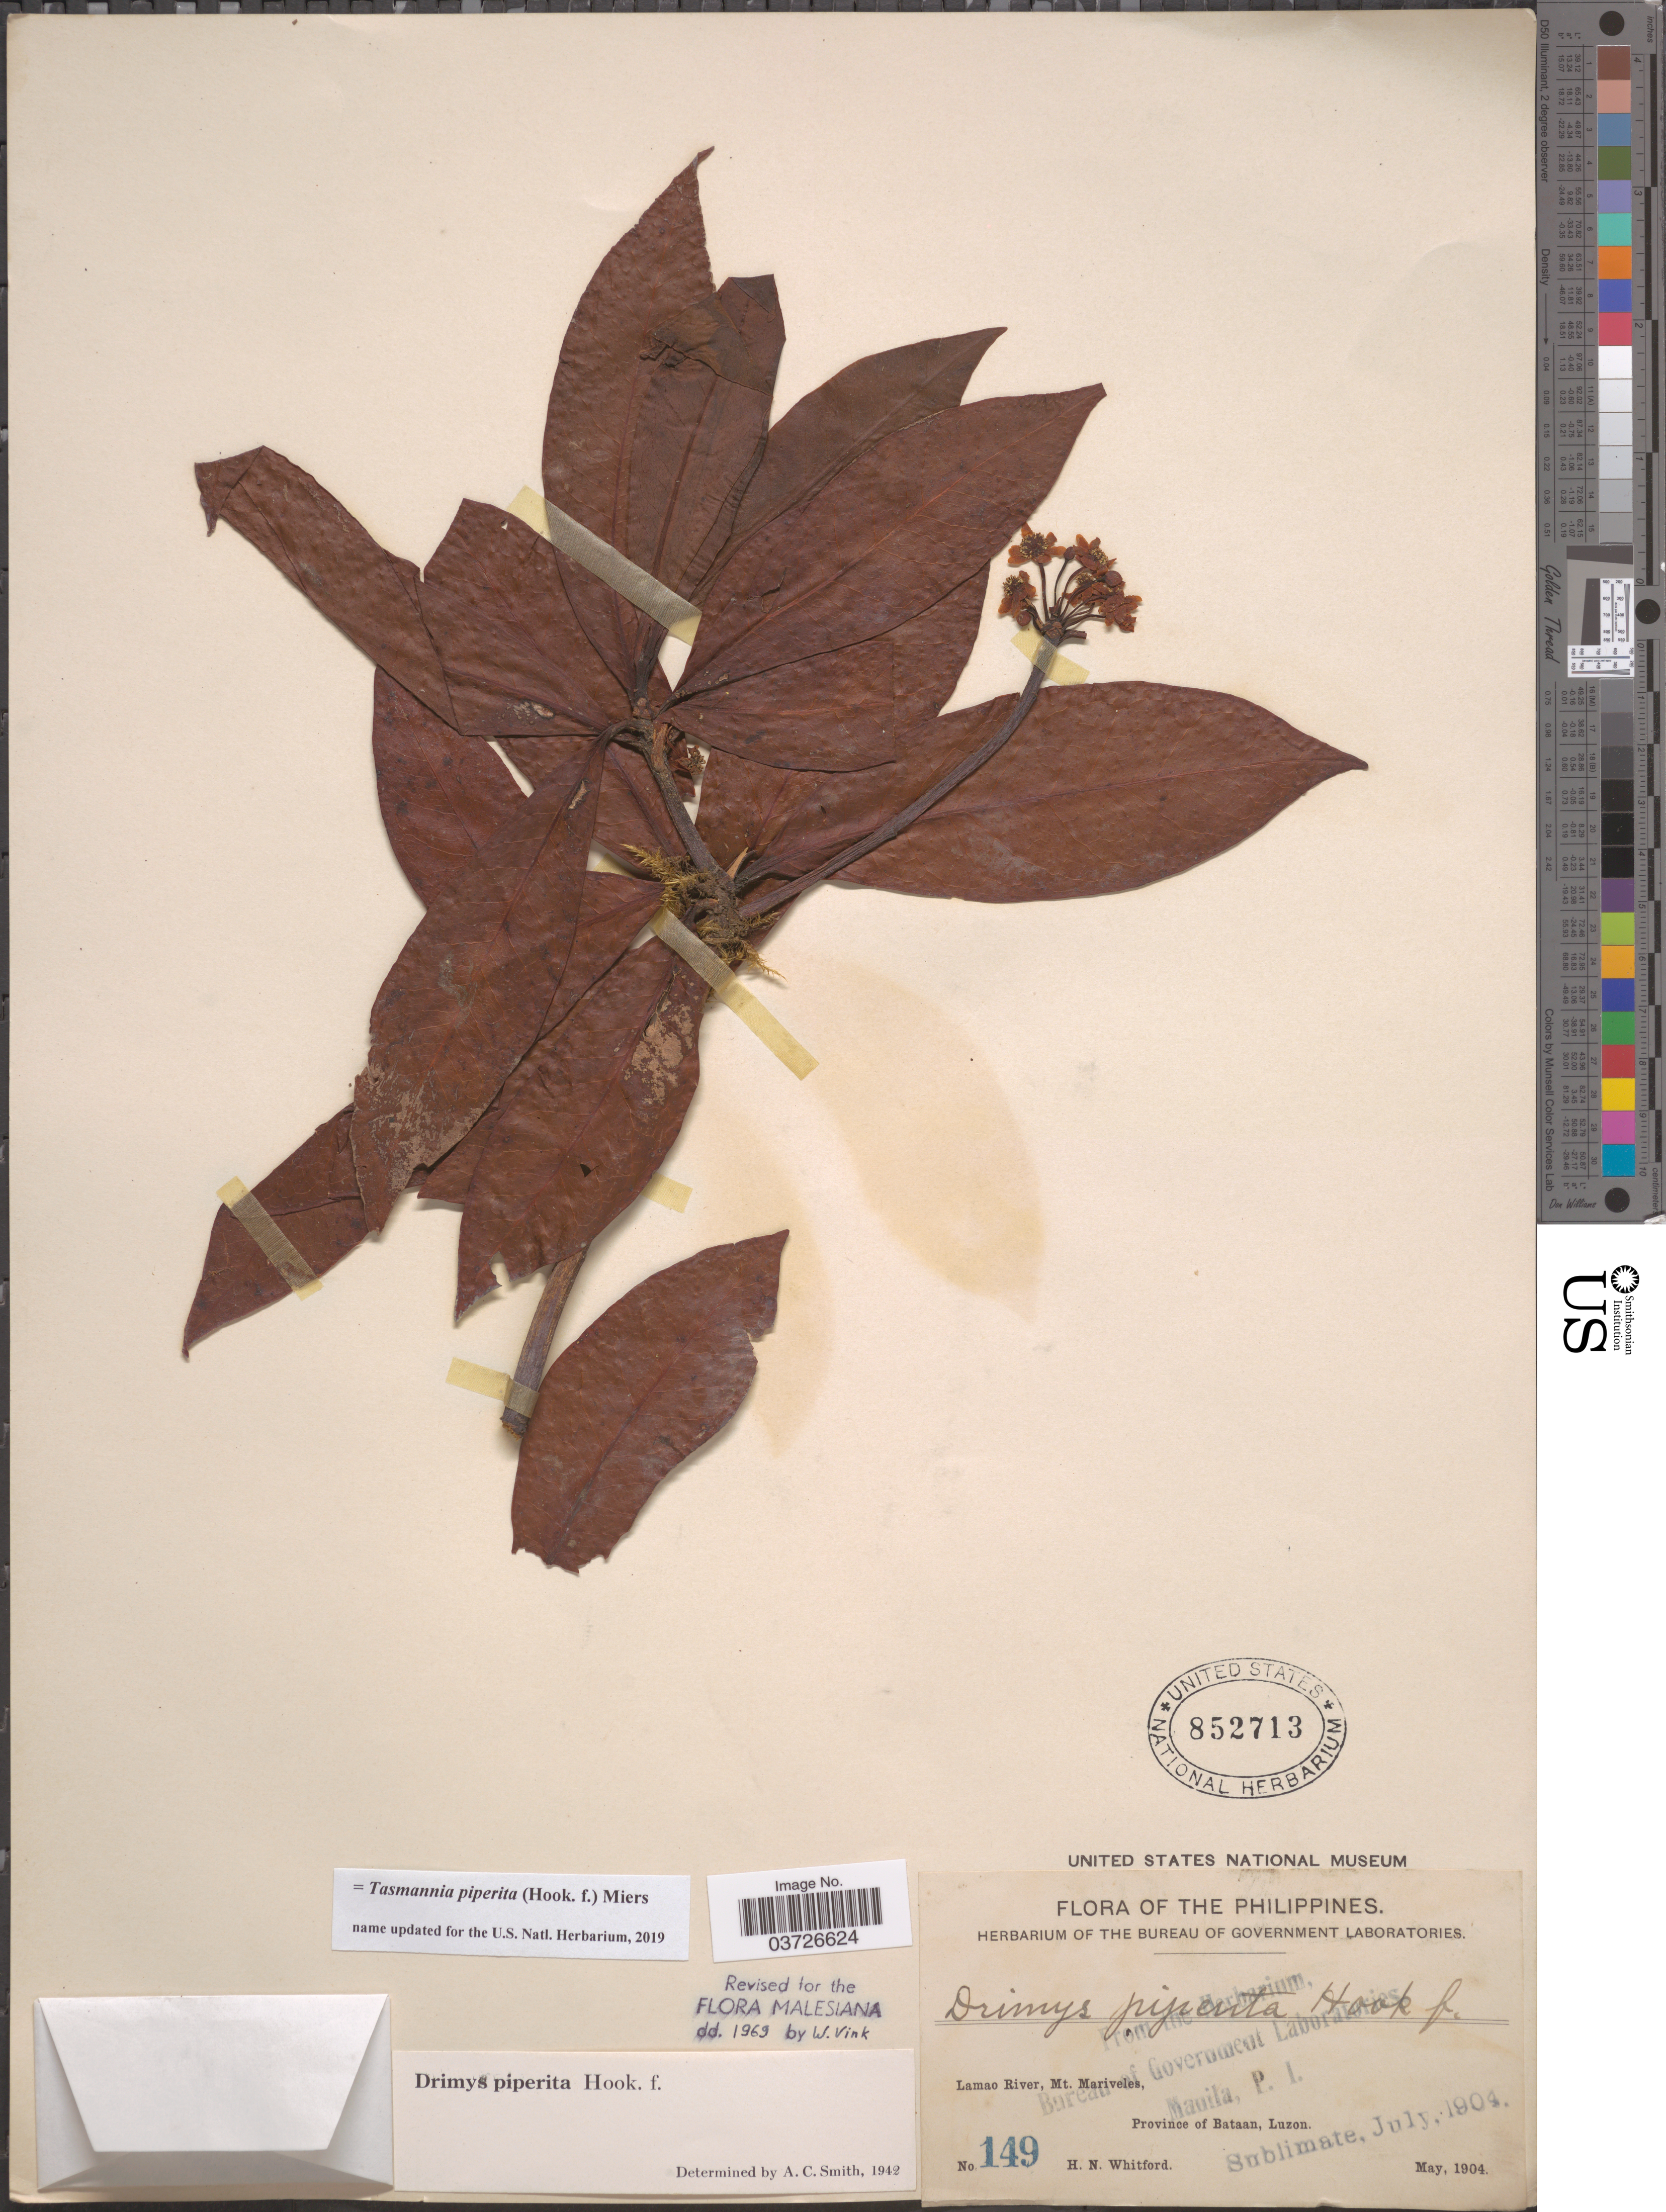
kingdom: Plantae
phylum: Tracheophyta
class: Magnoliopsida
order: Canellales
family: Winteraceae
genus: Tasmannia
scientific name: Tasmannia piperita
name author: (Hook. f.) Miers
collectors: H. N. Whitford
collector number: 149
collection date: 1904-05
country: Philippines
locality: Lamao River, Mt. Mariveles, Province of Bataan, Luzon.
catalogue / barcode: US 852713